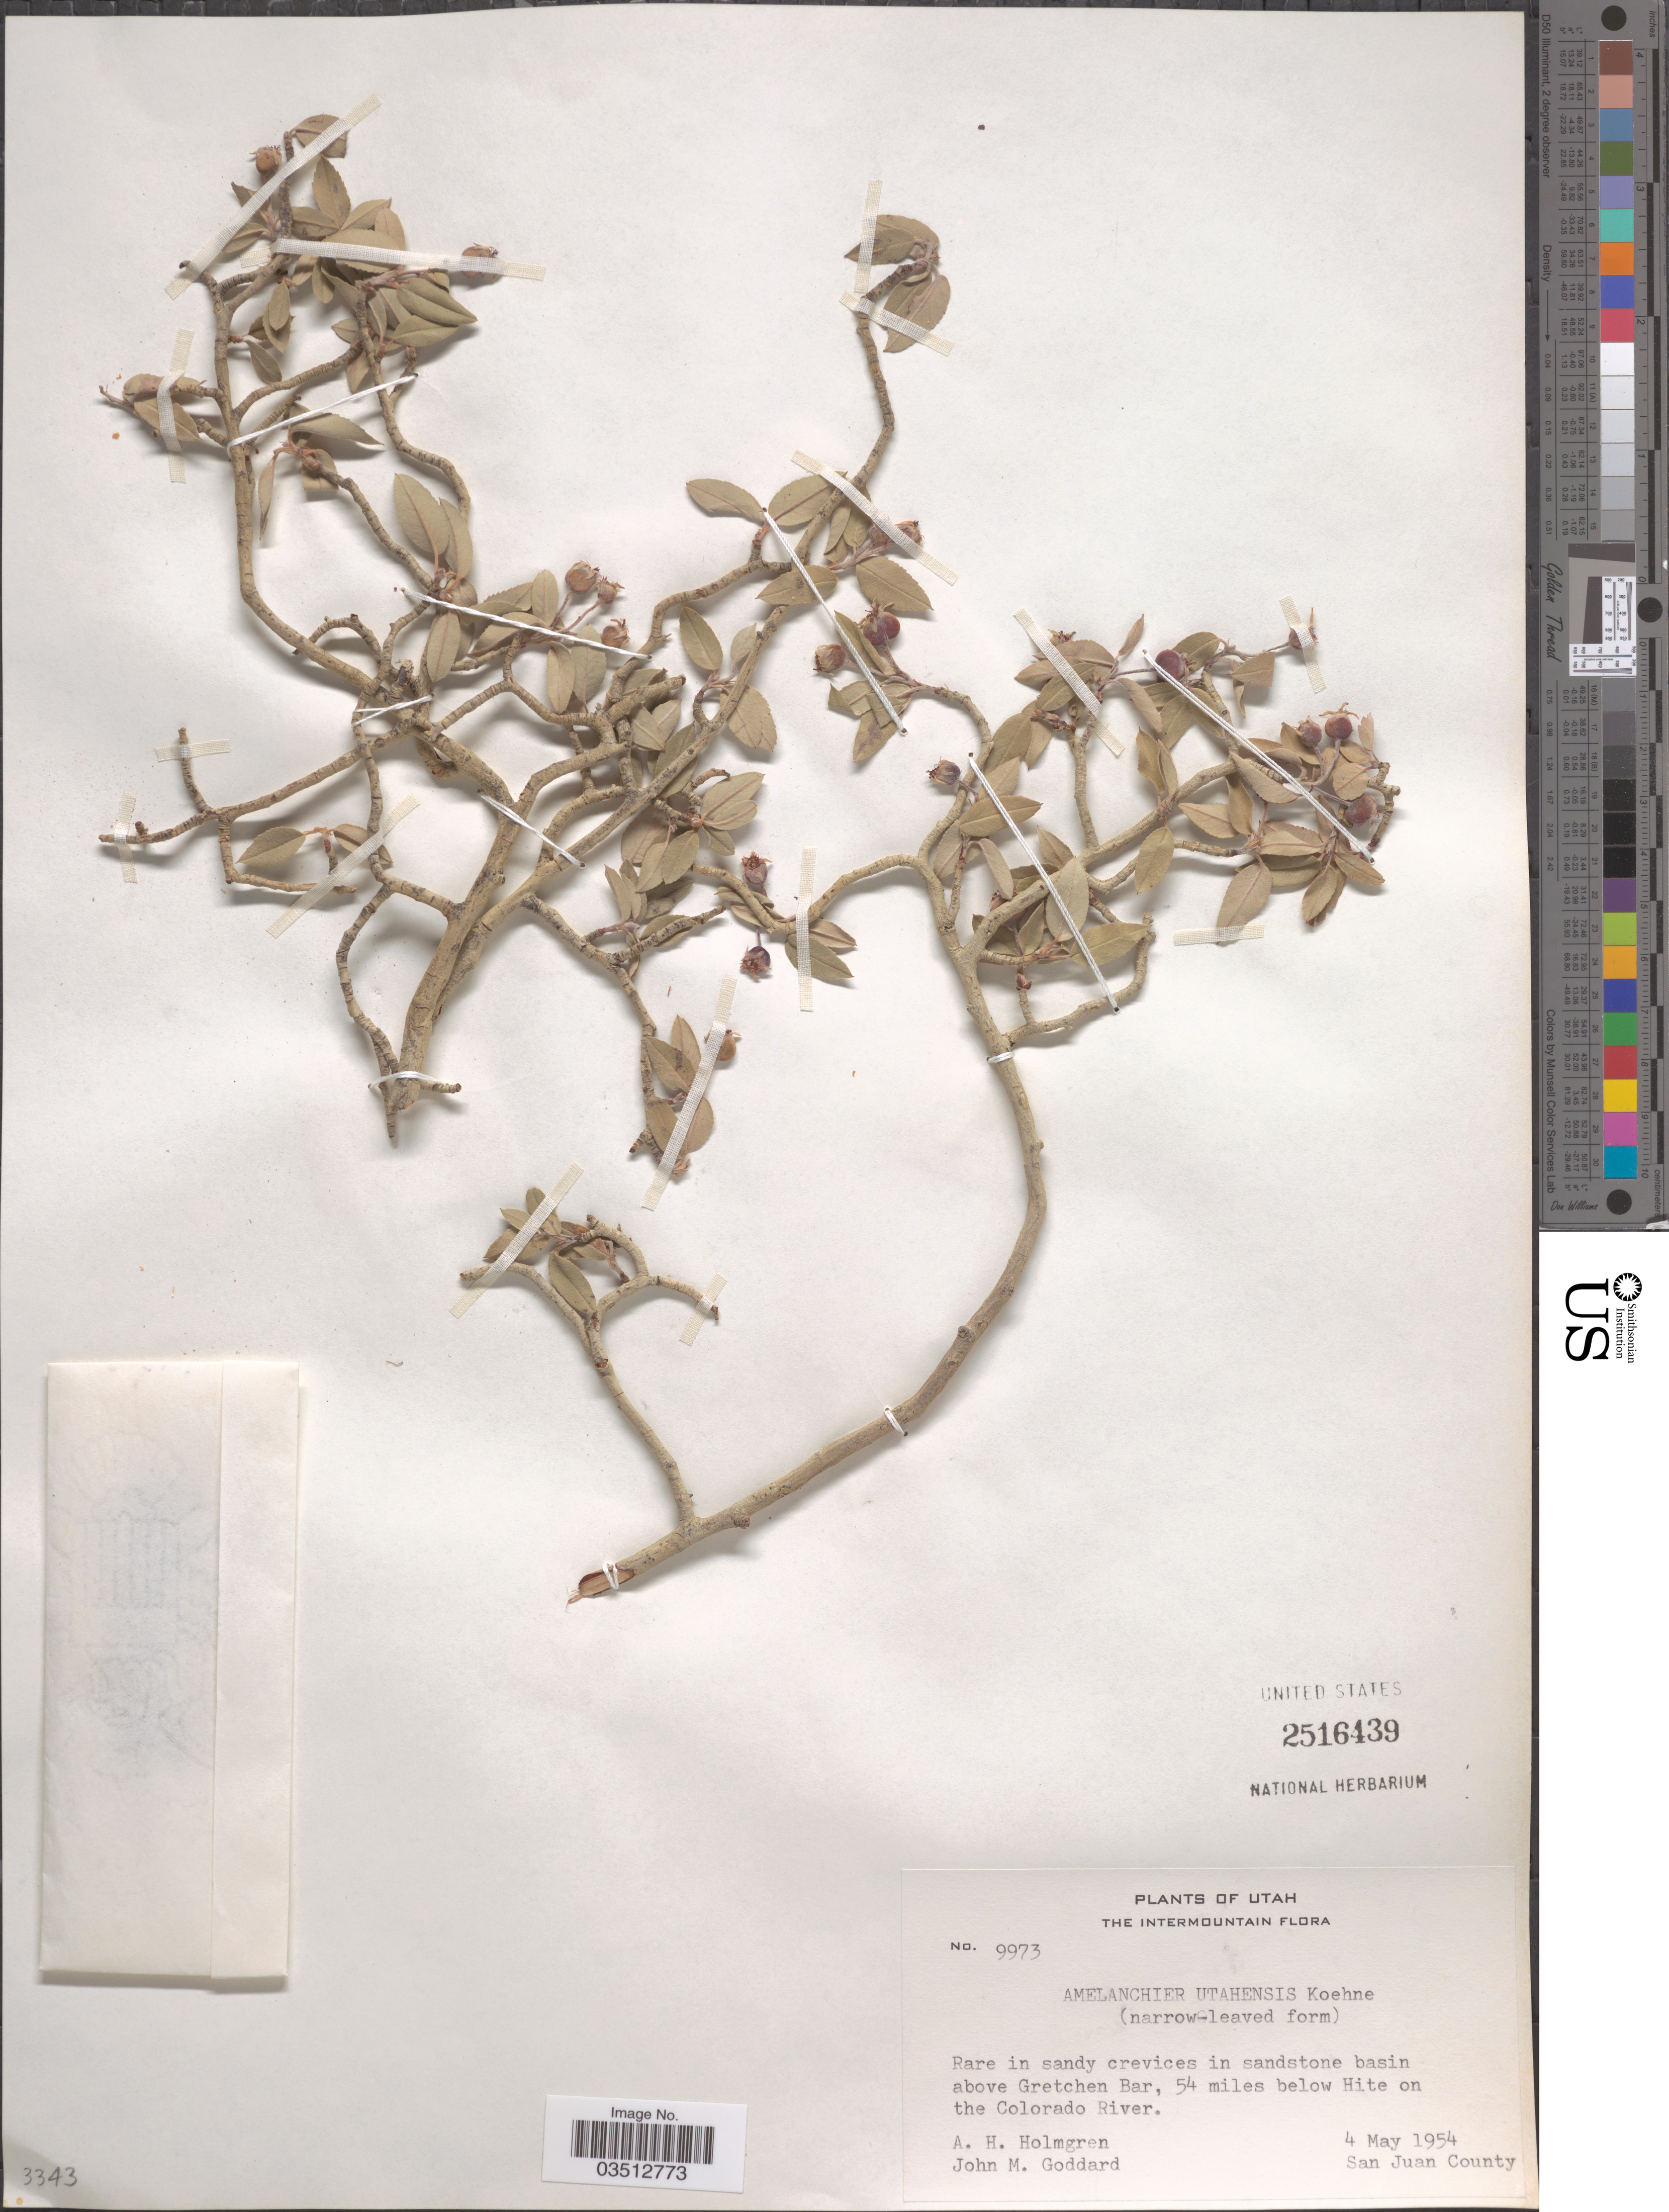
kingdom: Plantae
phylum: Tracheophyta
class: Magnoliopsida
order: Rosales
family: Rosaceae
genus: Amelanchier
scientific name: Amelanchier utahensis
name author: Koehne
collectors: A. H. Holmgren & J. Goddard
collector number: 9973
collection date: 1954-05-04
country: United States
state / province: Utah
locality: The Intermountain. Above Gretchen Bar, 54 miles below Hite on the Colorado River. San Juan County.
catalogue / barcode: US 2516439